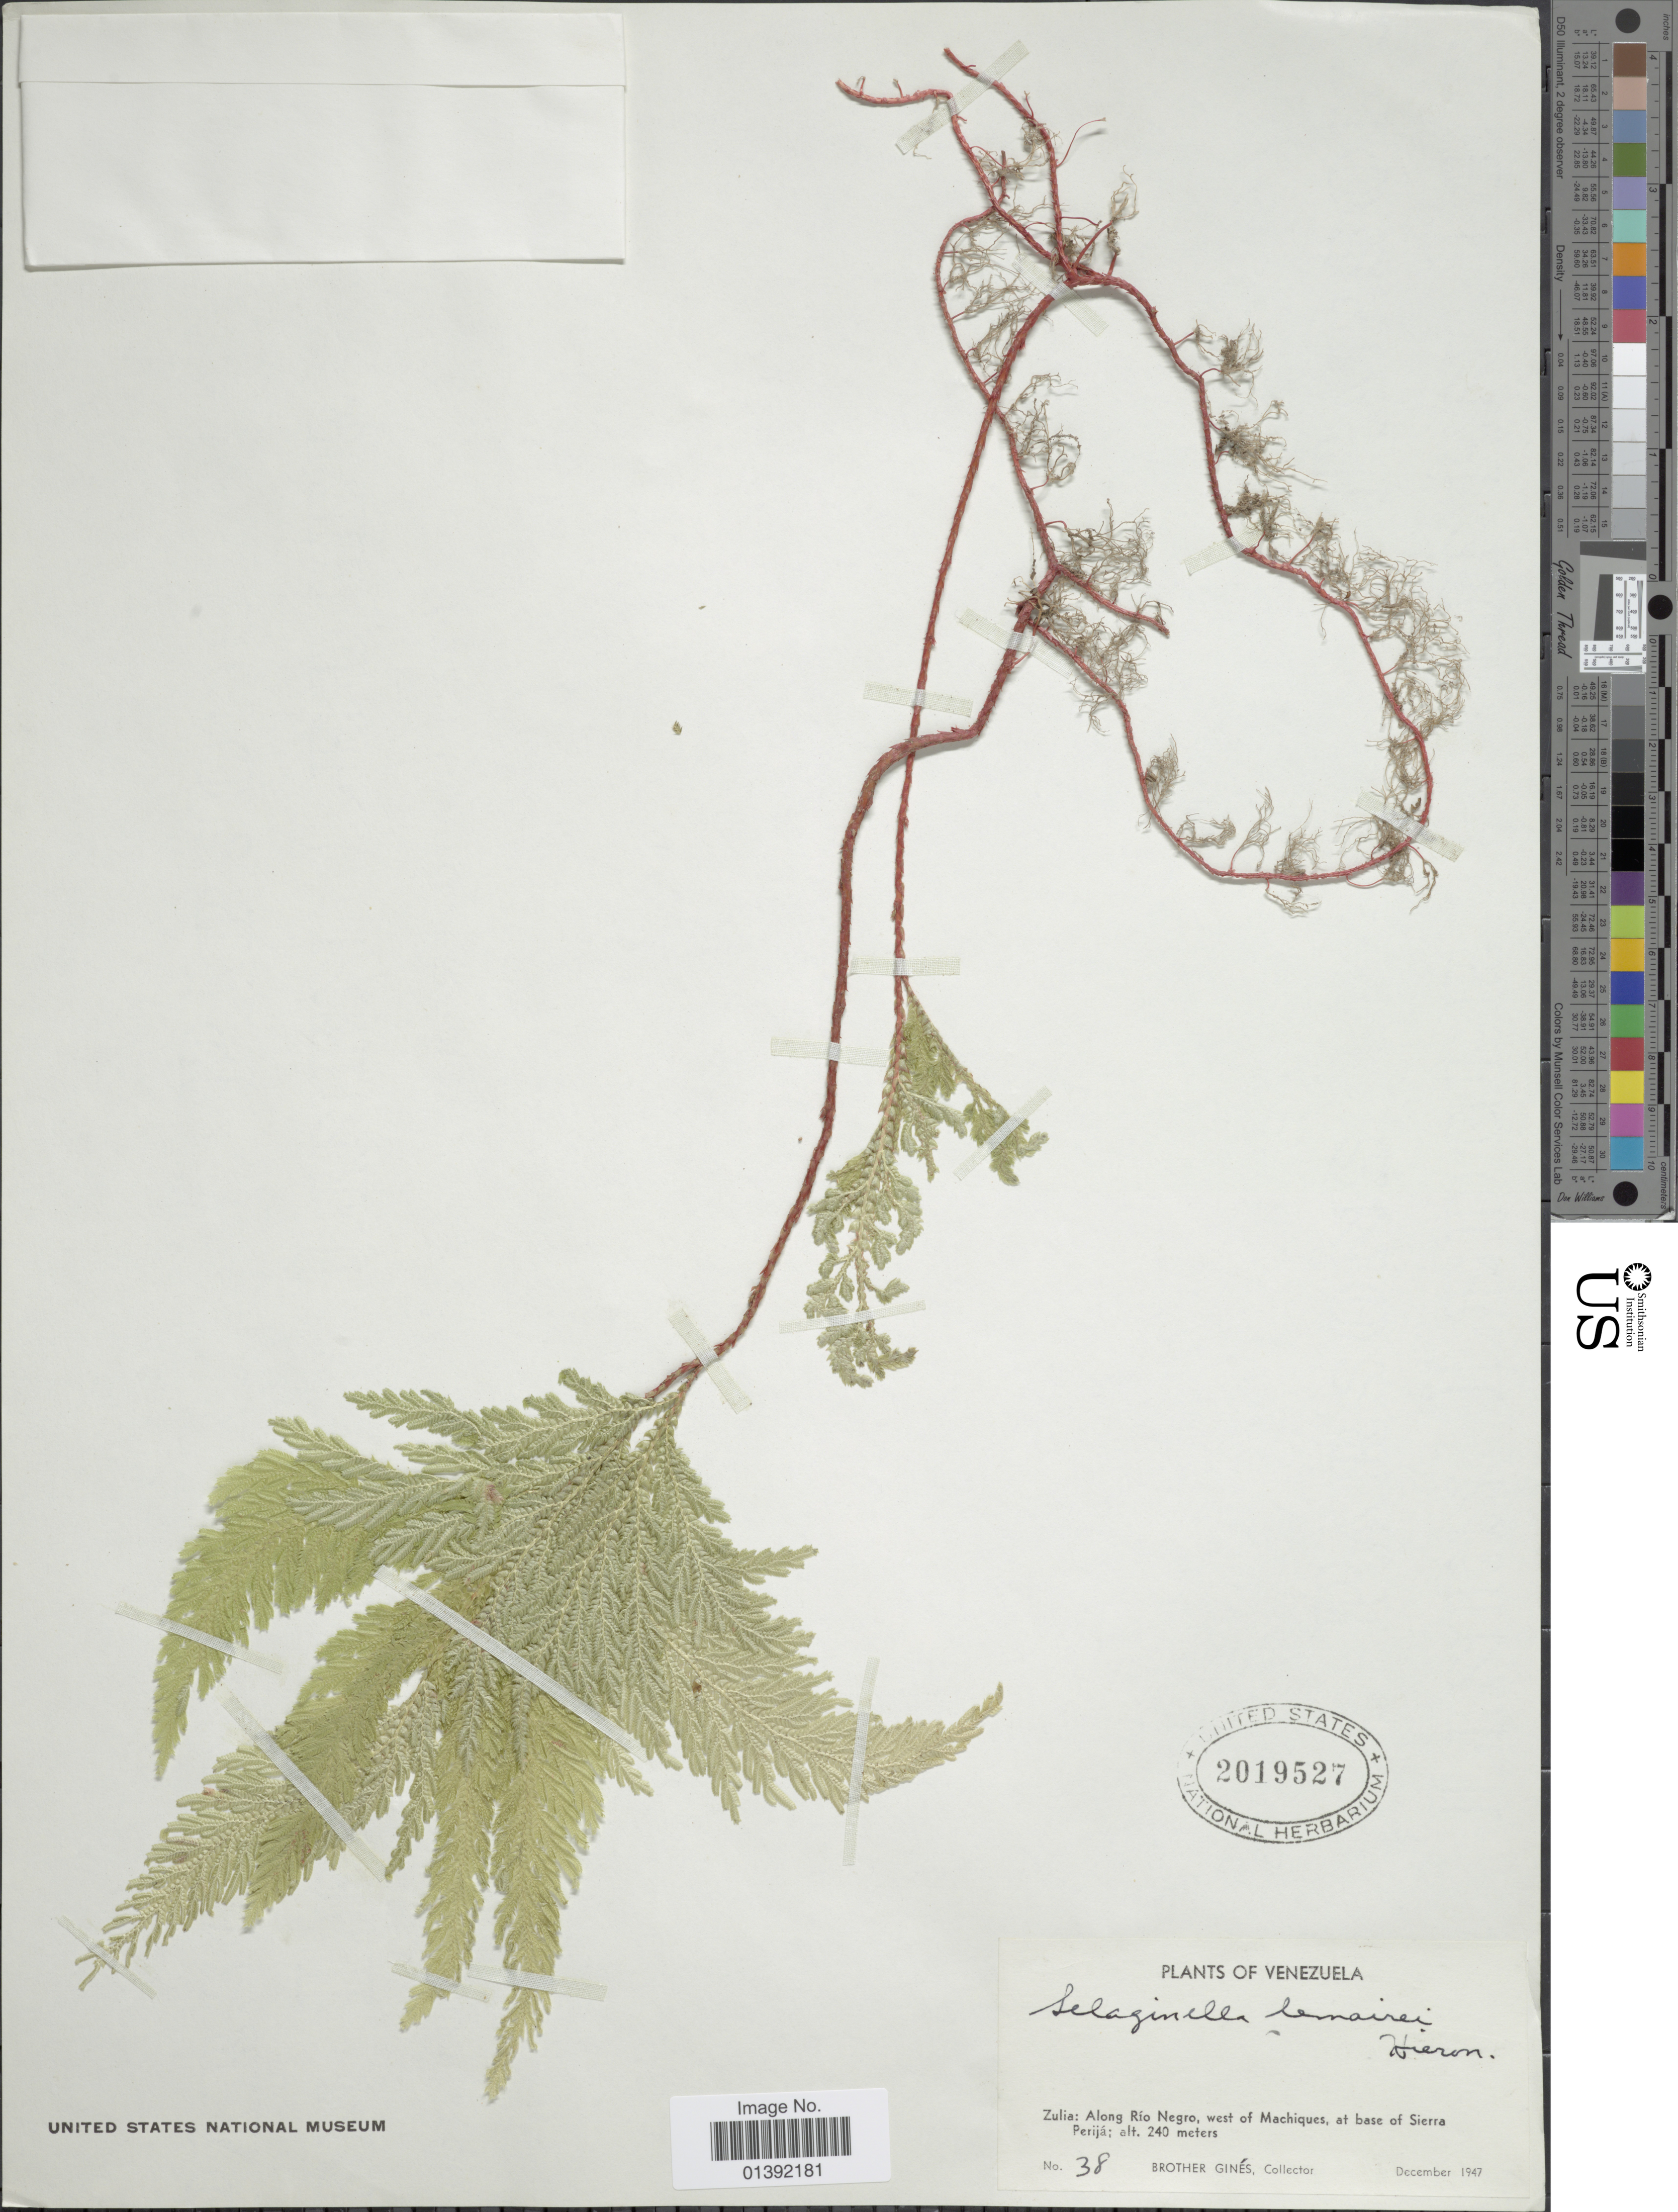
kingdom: Plantae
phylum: Tracheophyta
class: Lycopodiopsida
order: Selaginellales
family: Selaginellaceae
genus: Selaginella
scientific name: Selaginella umbrosa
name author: Lem. ex Hieron.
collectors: Bro. Gines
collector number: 38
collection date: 1947-12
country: Venezuela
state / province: Zulia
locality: Along Rio Negro, west of Machiques, at base of Sierra Perija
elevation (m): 240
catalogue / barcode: US 2019527